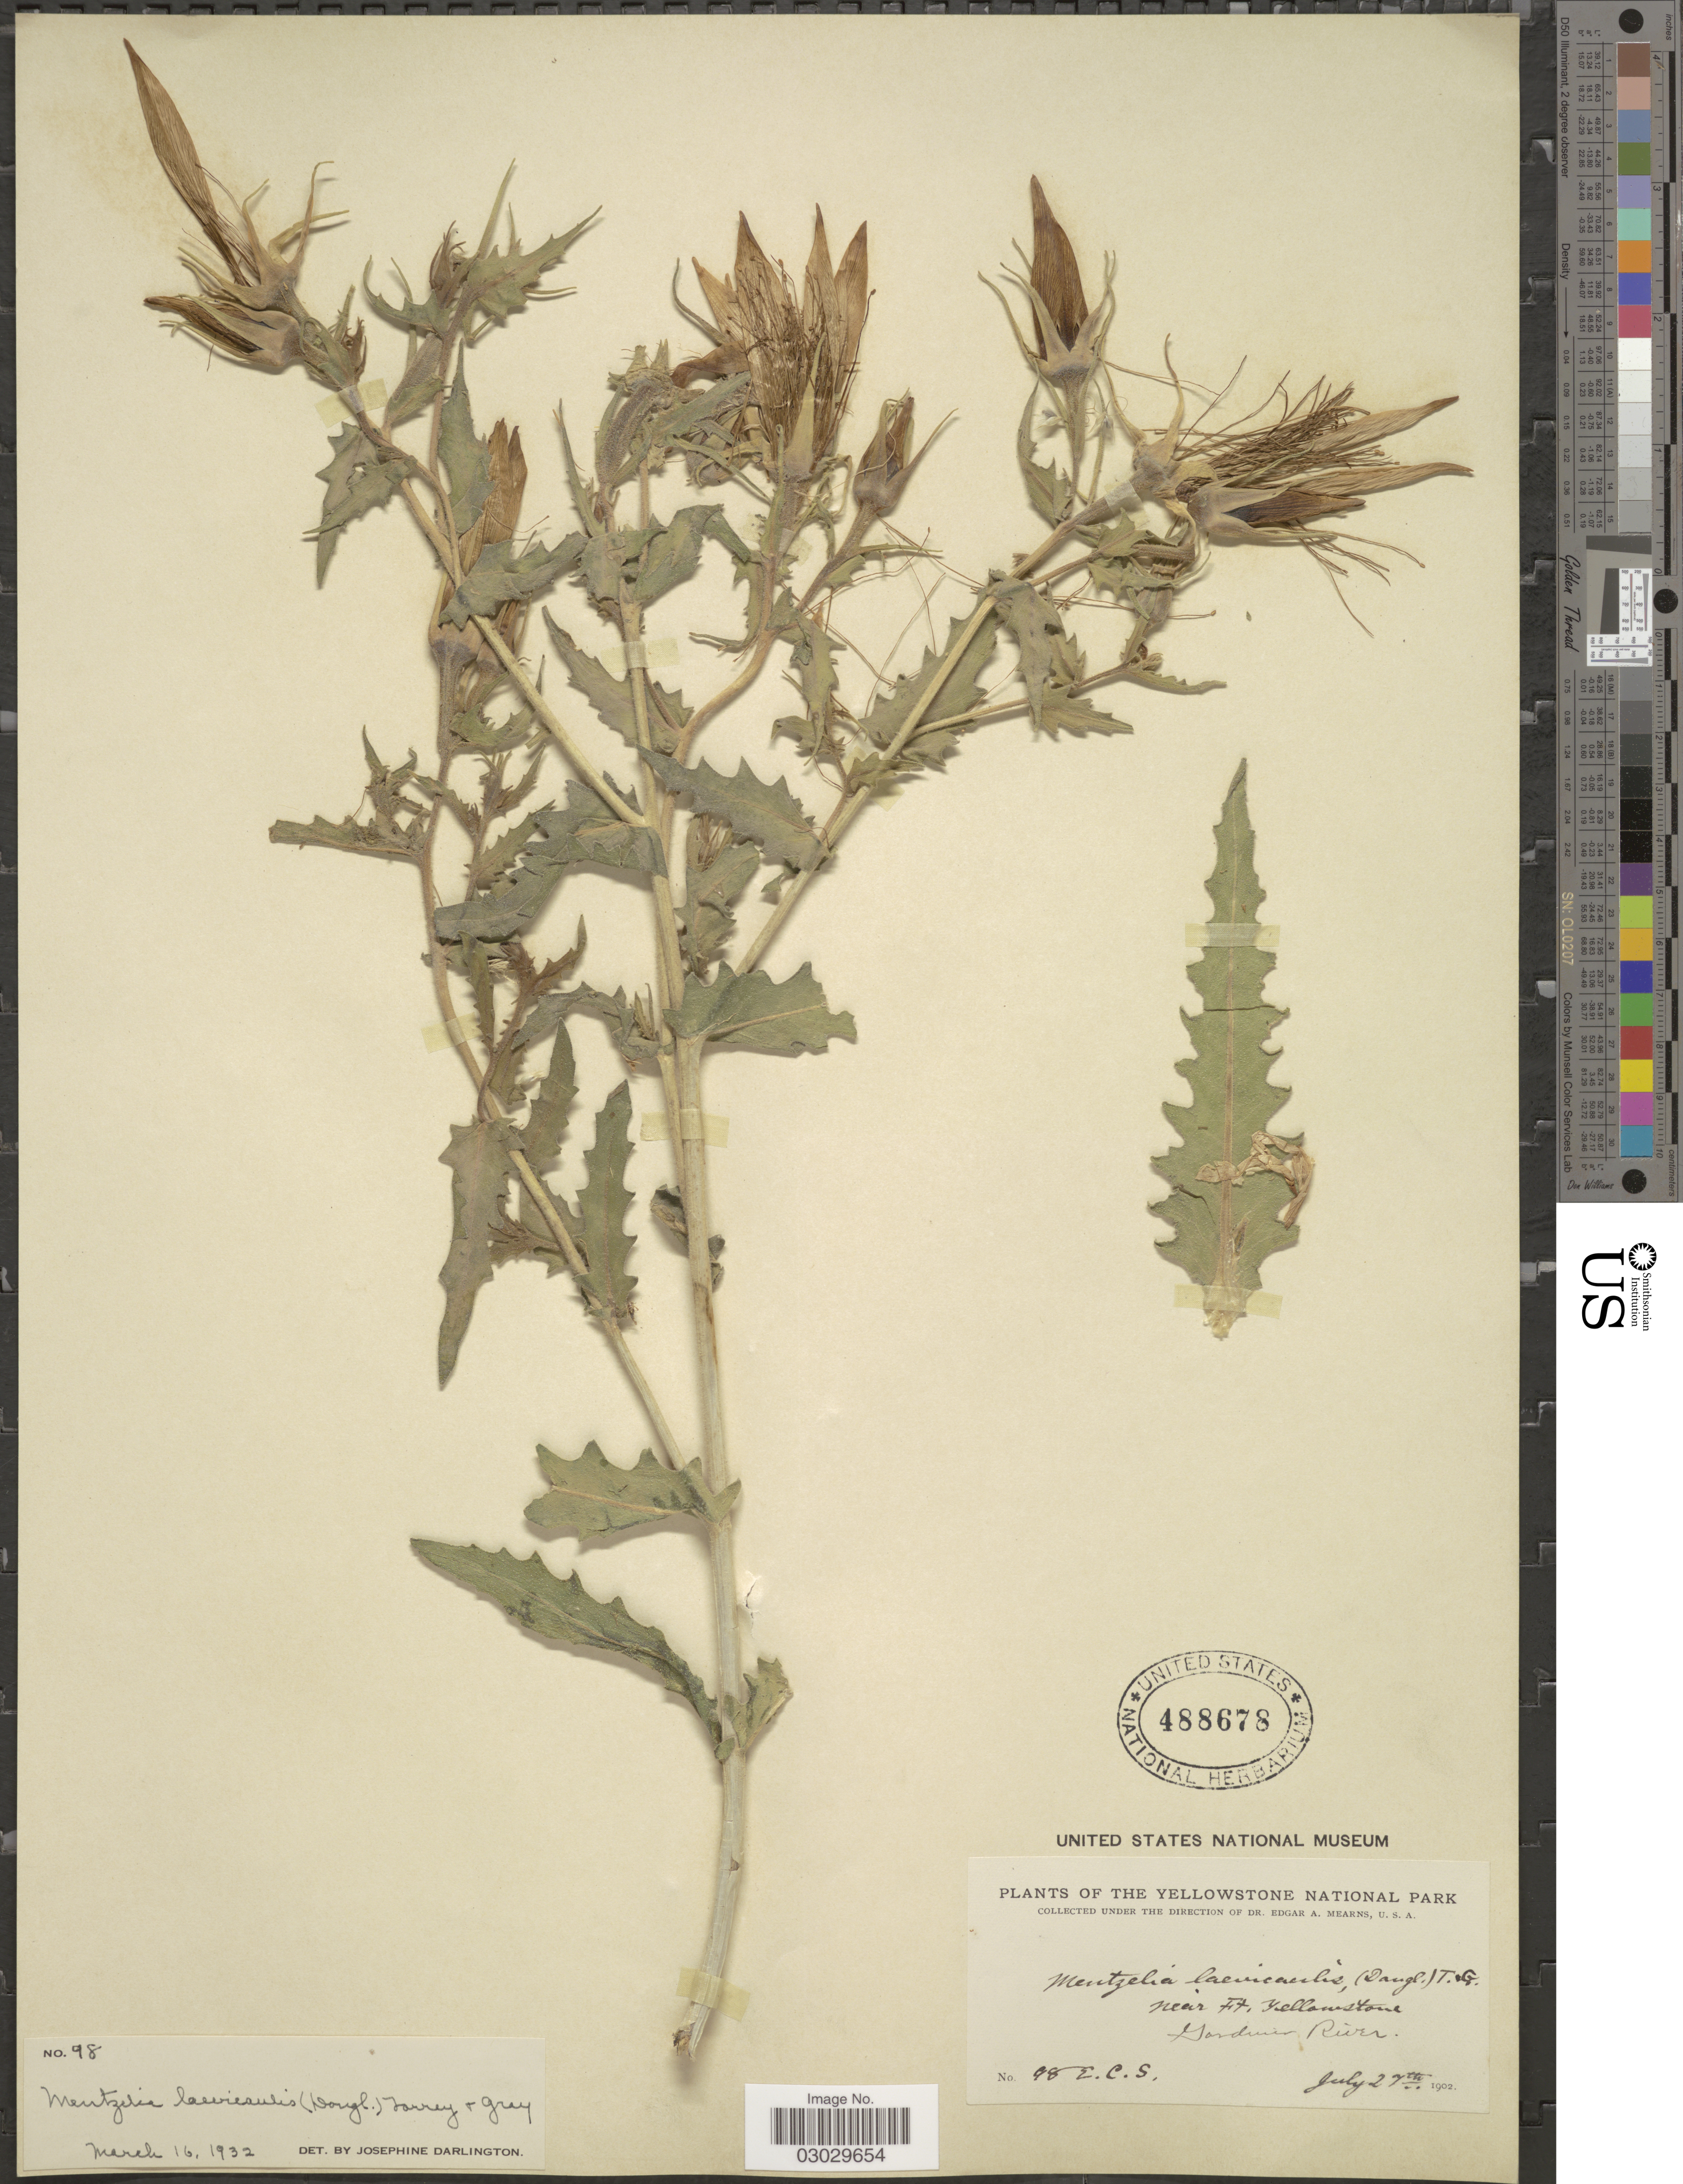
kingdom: Plantae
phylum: Tracheophyta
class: Magnoliopsida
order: Cornales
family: Loasaceae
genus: Mentzelia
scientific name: Mentzelia laevicaulis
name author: (Douglas ex Hook.) Torr. & A. Gray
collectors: E. C. Smith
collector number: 98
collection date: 1902-07-27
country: United States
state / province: Wyoming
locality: Yellowstone National Park, near Ft. Yellowstone. Gardiner River.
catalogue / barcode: US 488678